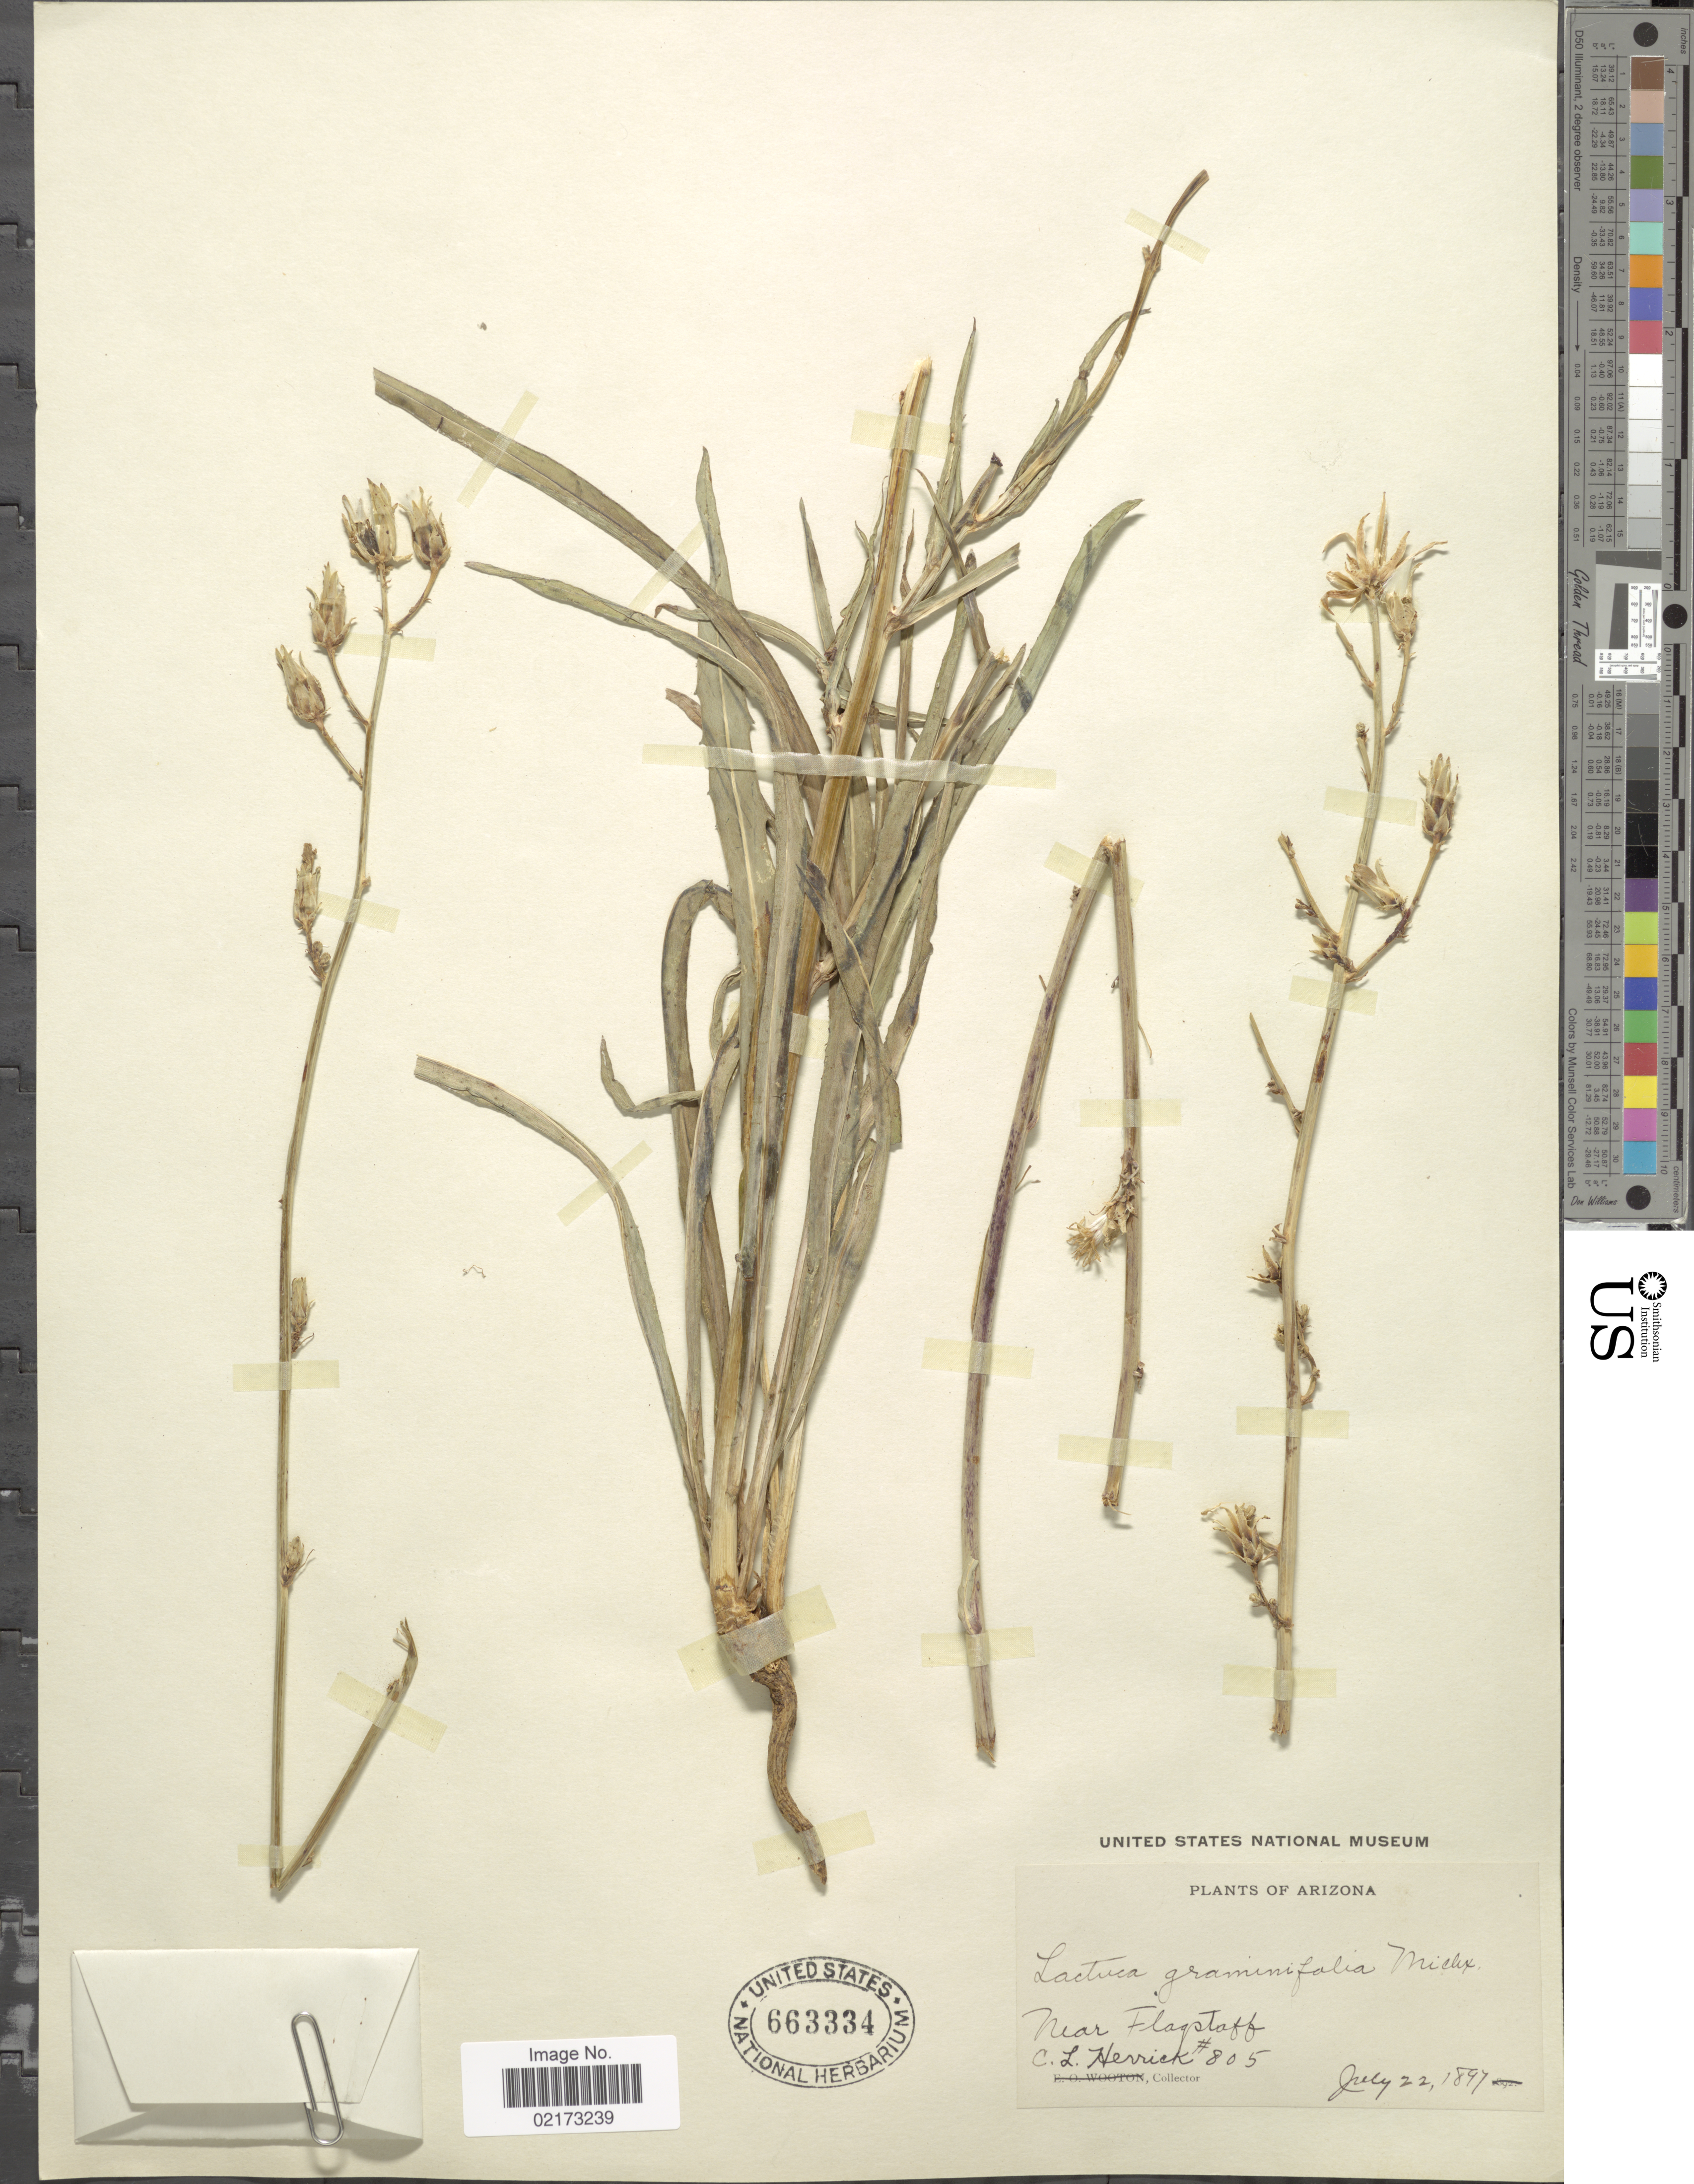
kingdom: Plantae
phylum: Tracheophyta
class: Magnoliopsida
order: Asterales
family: Asteraceae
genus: Lactuca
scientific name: Lactuca graminifolia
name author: Michx.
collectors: C. Herrick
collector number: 805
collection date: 1897-07-22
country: United States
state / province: Arizona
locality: Near Flagstaff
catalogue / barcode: US 663334